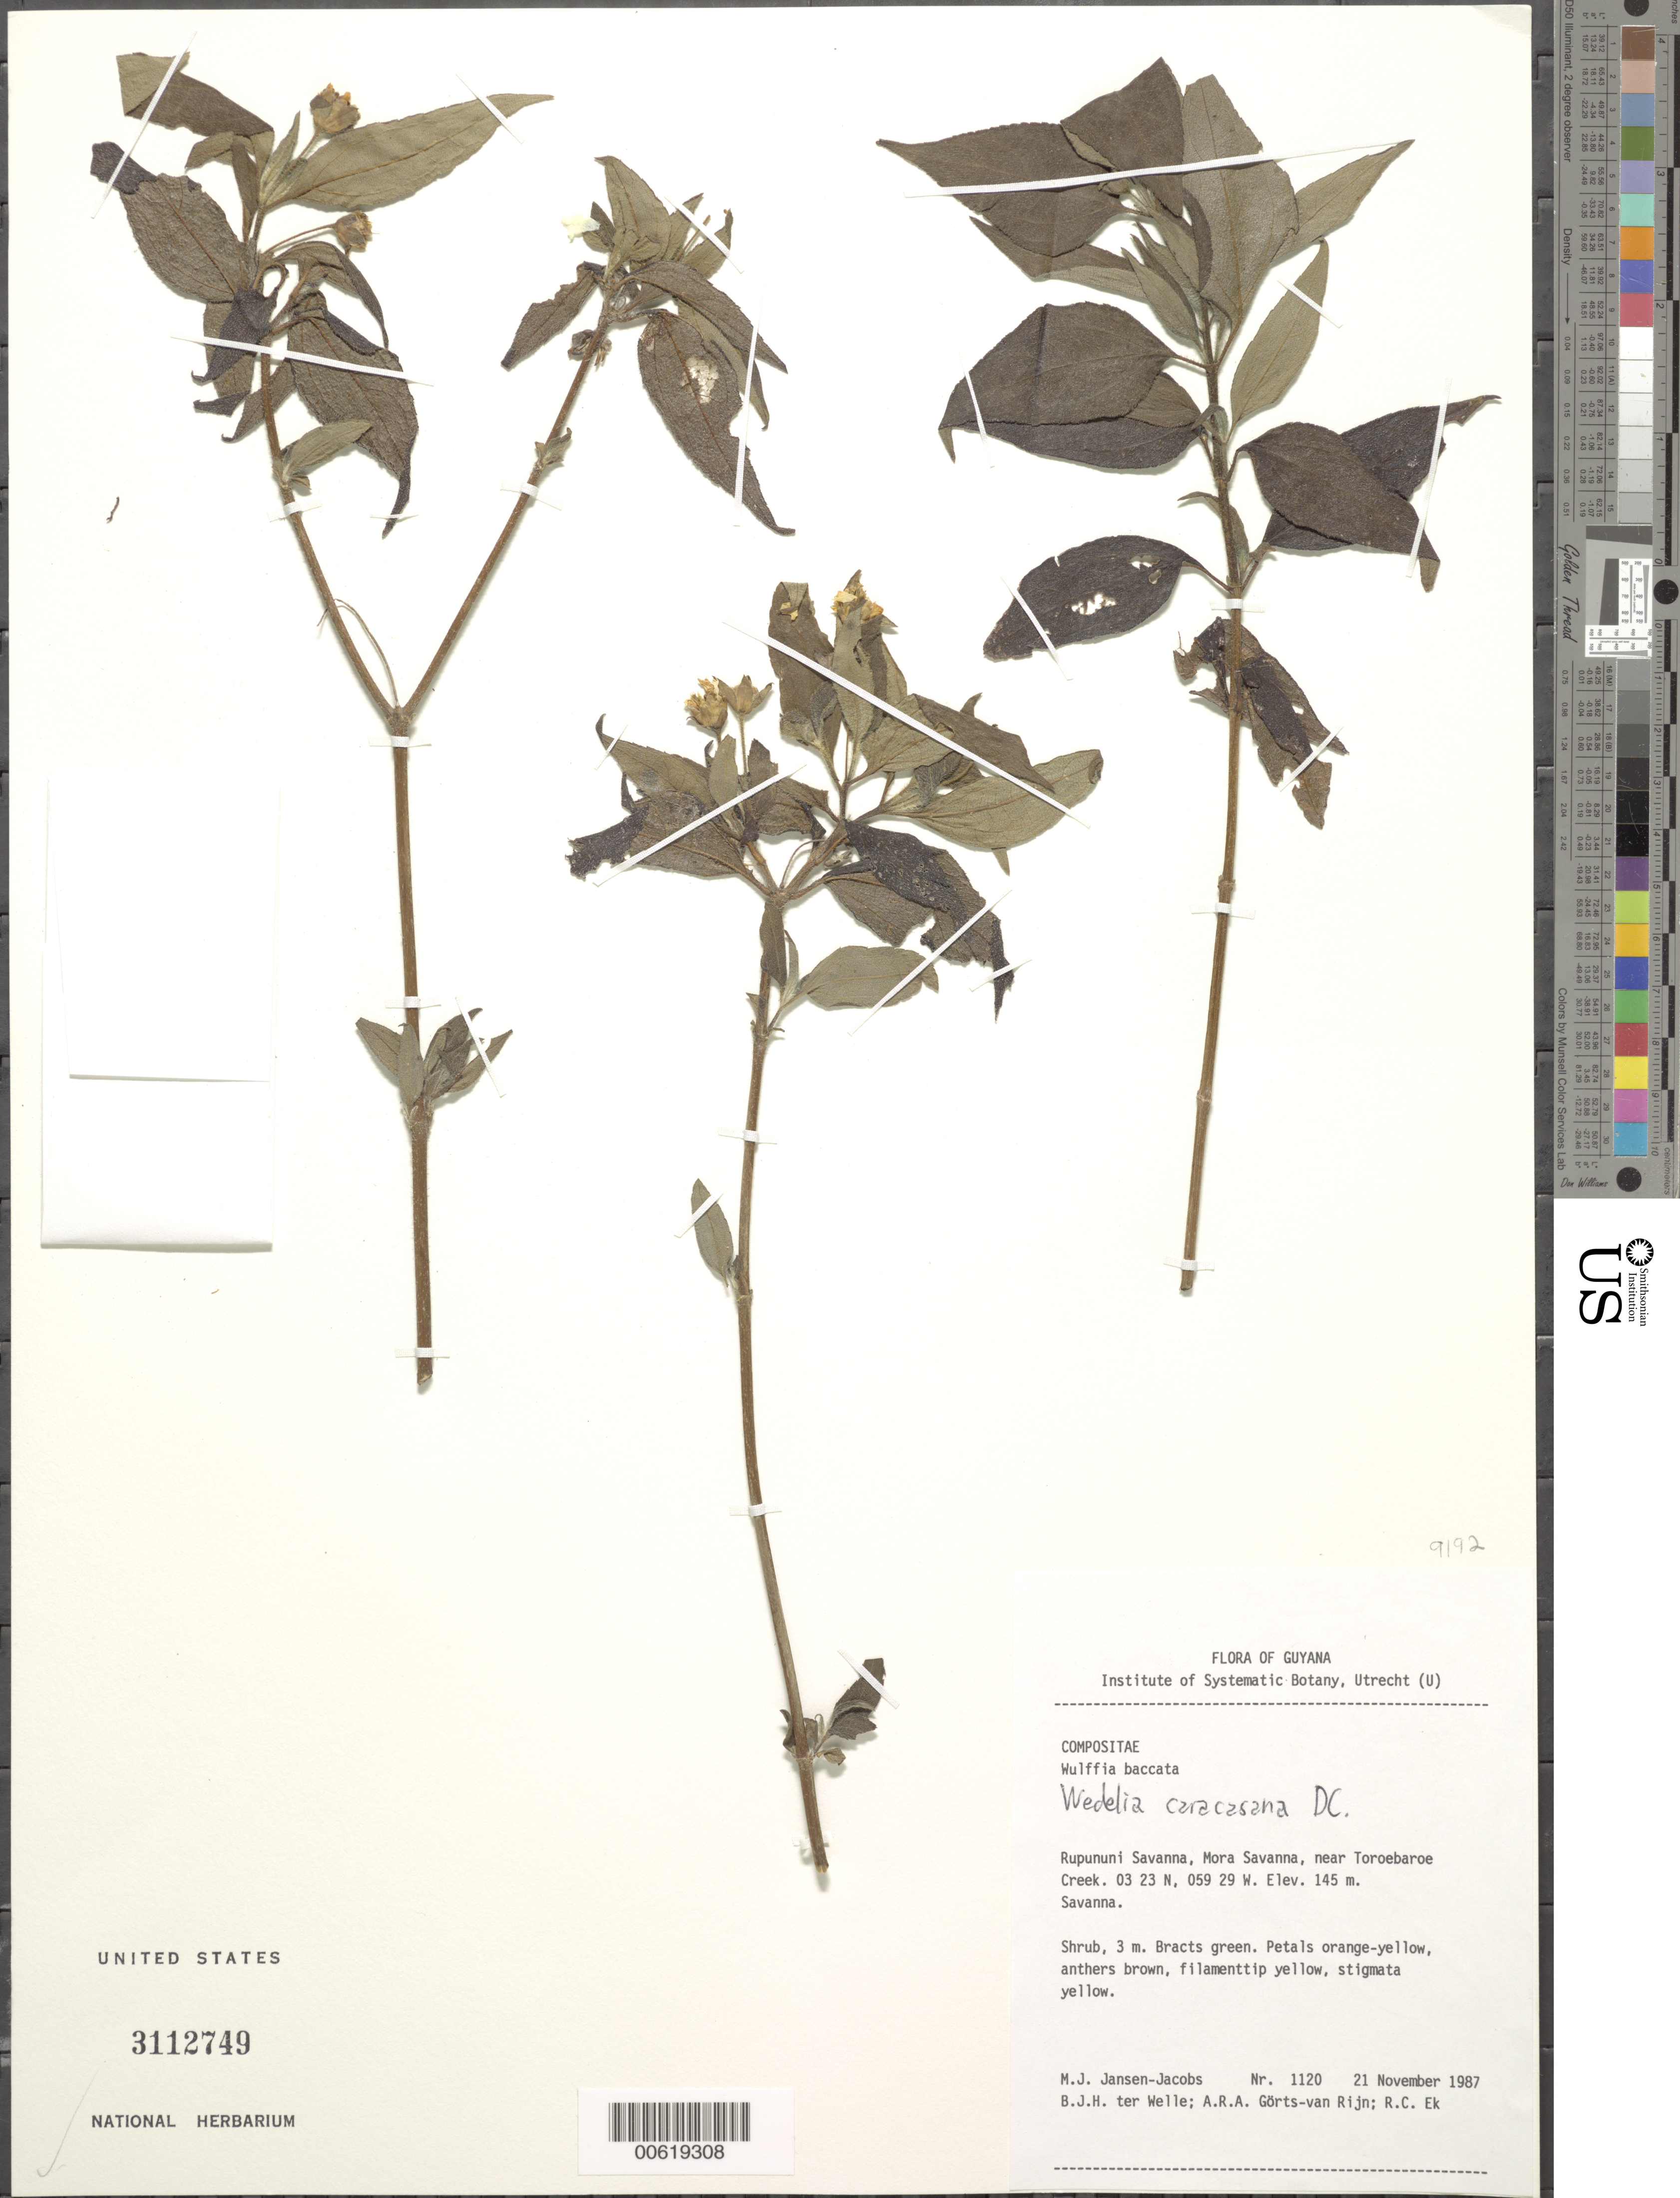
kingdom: Plantae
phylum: Tracheophyta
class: Magnoliopsida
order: Asterales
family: Asteraceae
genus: Wedelia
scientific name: Wedelia calycina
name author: Rich.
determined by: Robinson, Harold E., (US)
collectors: M. J. Jansen-Jacobs, B. Welle, A. .R. A. Görts-van Rijn & R. C. Ek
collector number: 1120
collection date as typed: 21-Nov-87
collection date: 1987-11-21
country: Guyana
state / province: U. Takutu-U. Essequibo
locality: Rupununi Savanna, Mora Savanna, near Toroebaroe Creek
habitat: Savanna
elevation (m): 145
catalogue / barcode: US 3112749